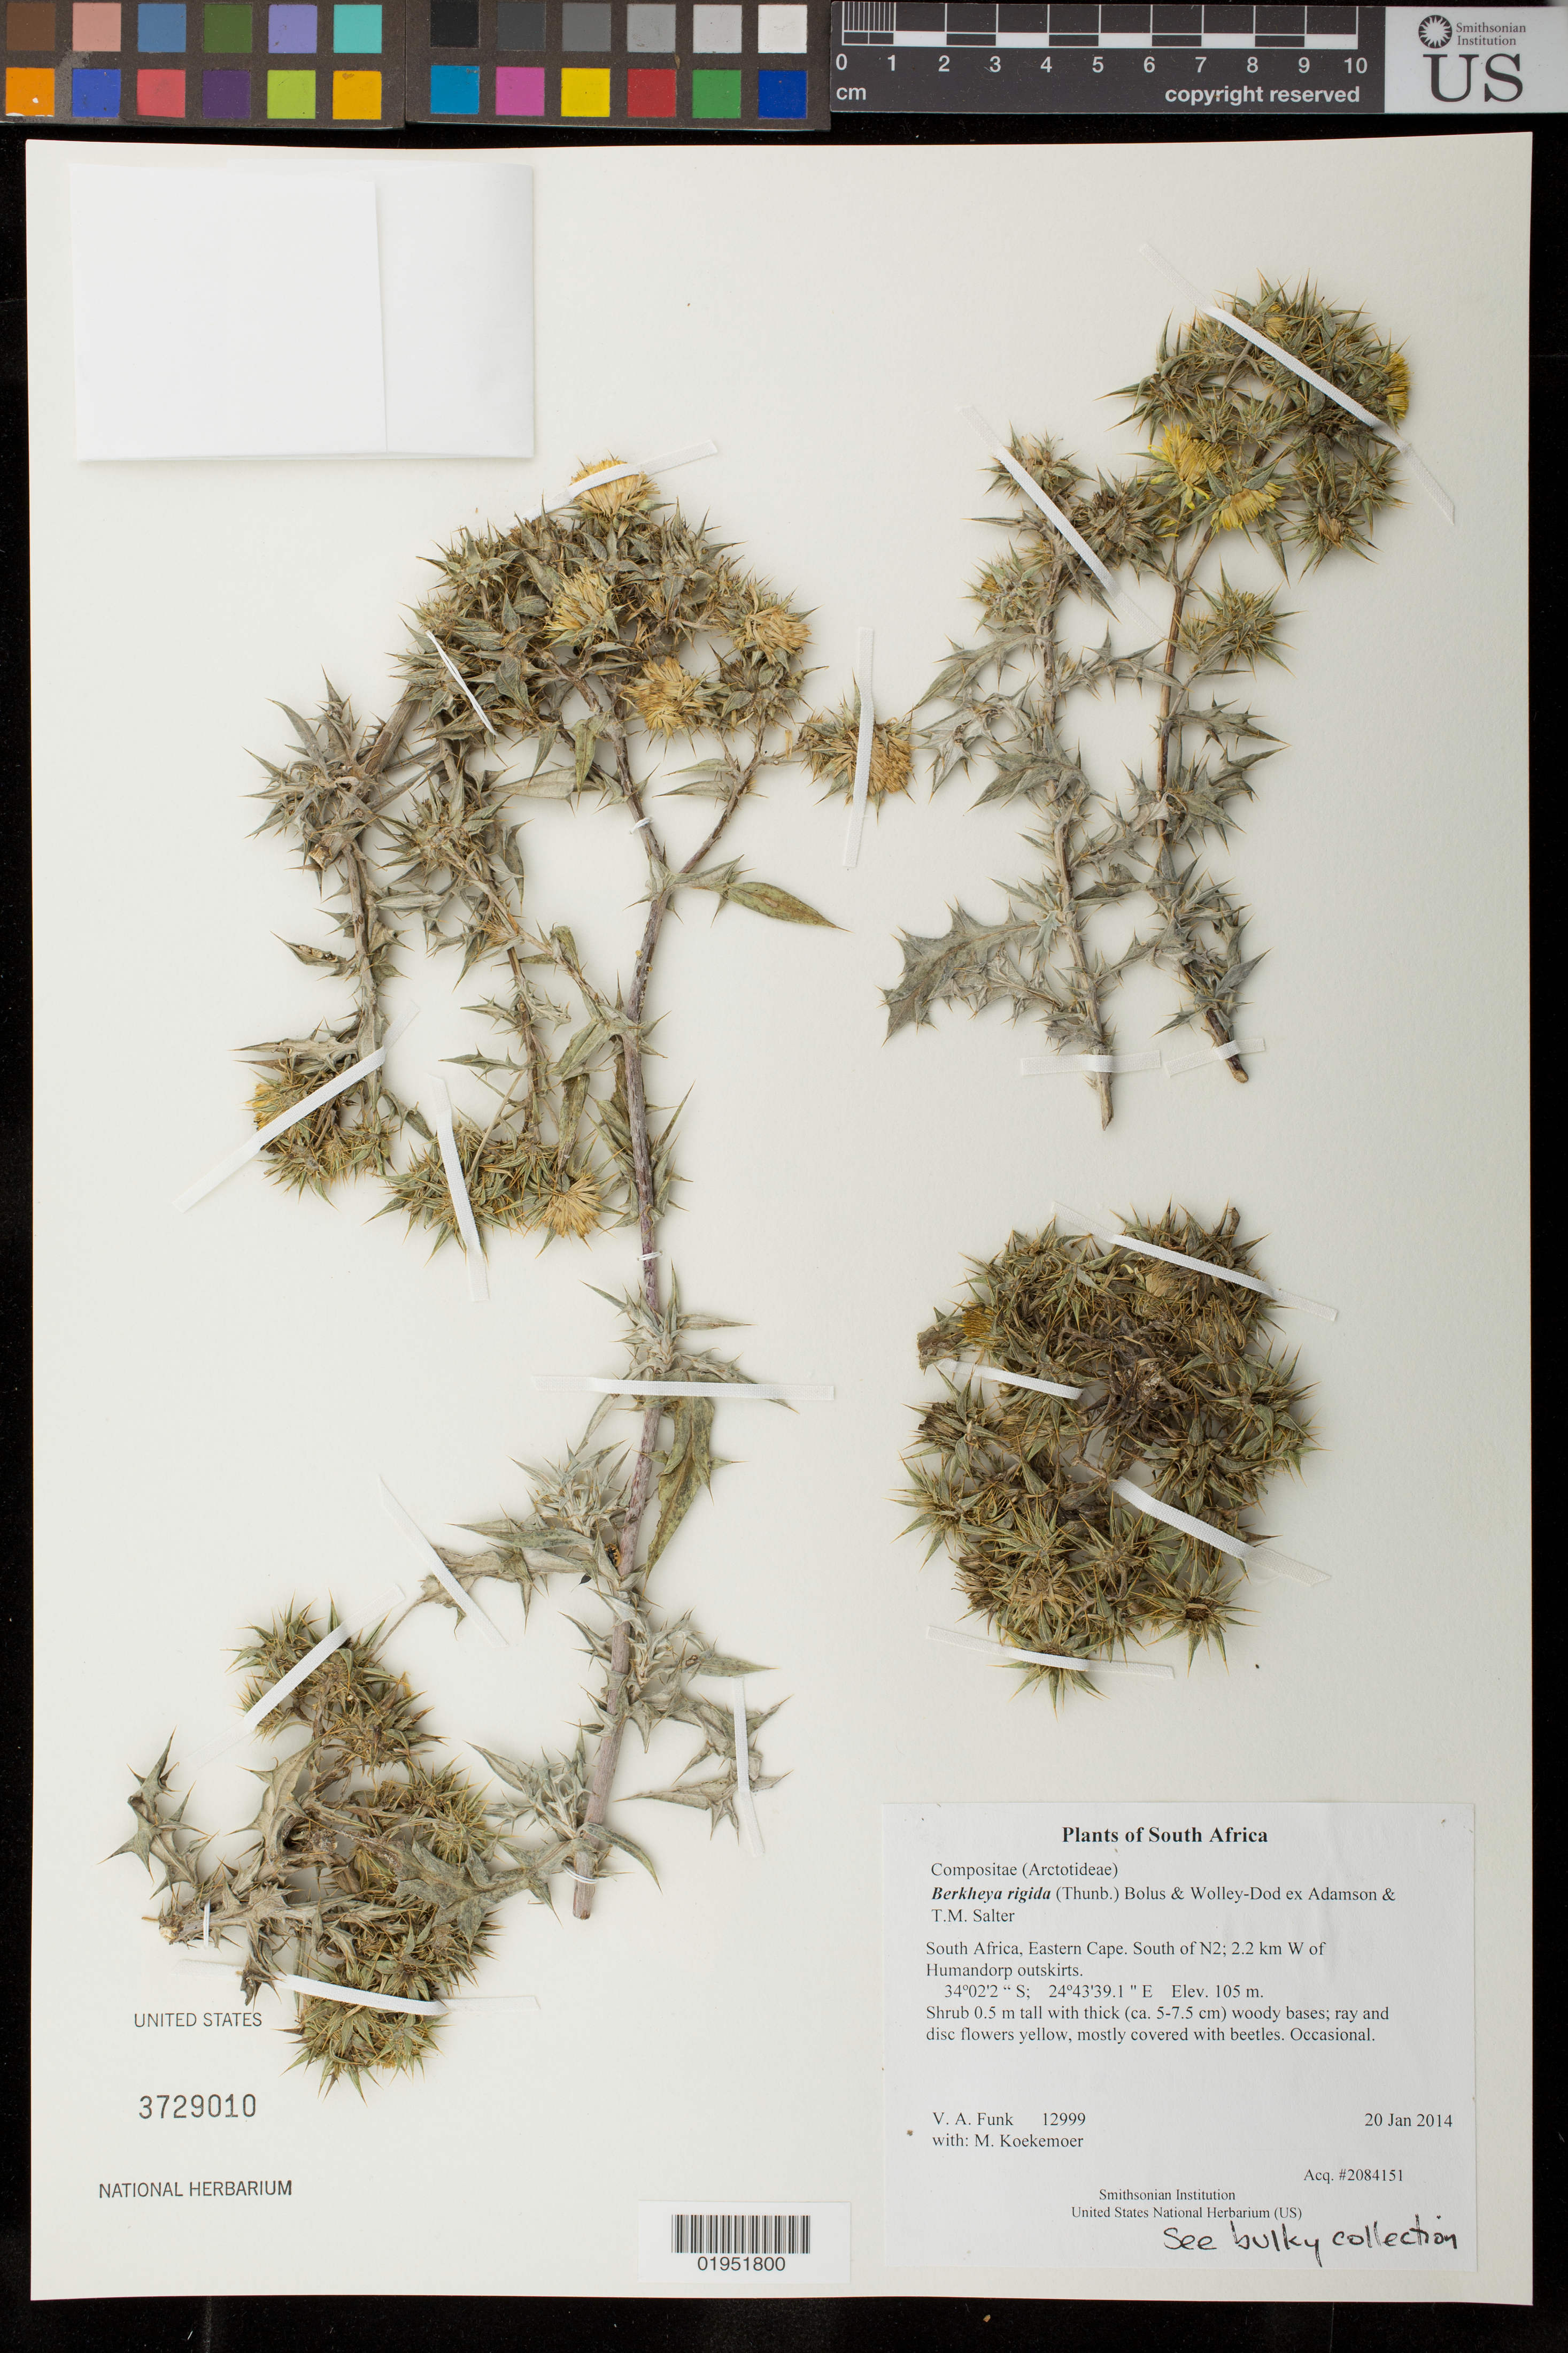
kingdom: Plantae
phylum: Tracheophyta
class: Magnoliopsida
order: Asterales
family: Asteraceae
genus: Berkheya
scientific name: Berkheya rigida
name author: (Thunb.) Bolus & Wolley-Dod ex Adamson & T.M. Salter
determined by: Koekemoer, M.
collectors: M. Koekemoer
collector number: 12999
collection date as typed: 20 Jan 2014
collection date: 2014-01-20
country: South Africa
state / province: Eastern Cape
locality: South of N2; 2.2 km W of Humandorp outskirts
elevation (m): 105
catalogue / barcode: US 3729010